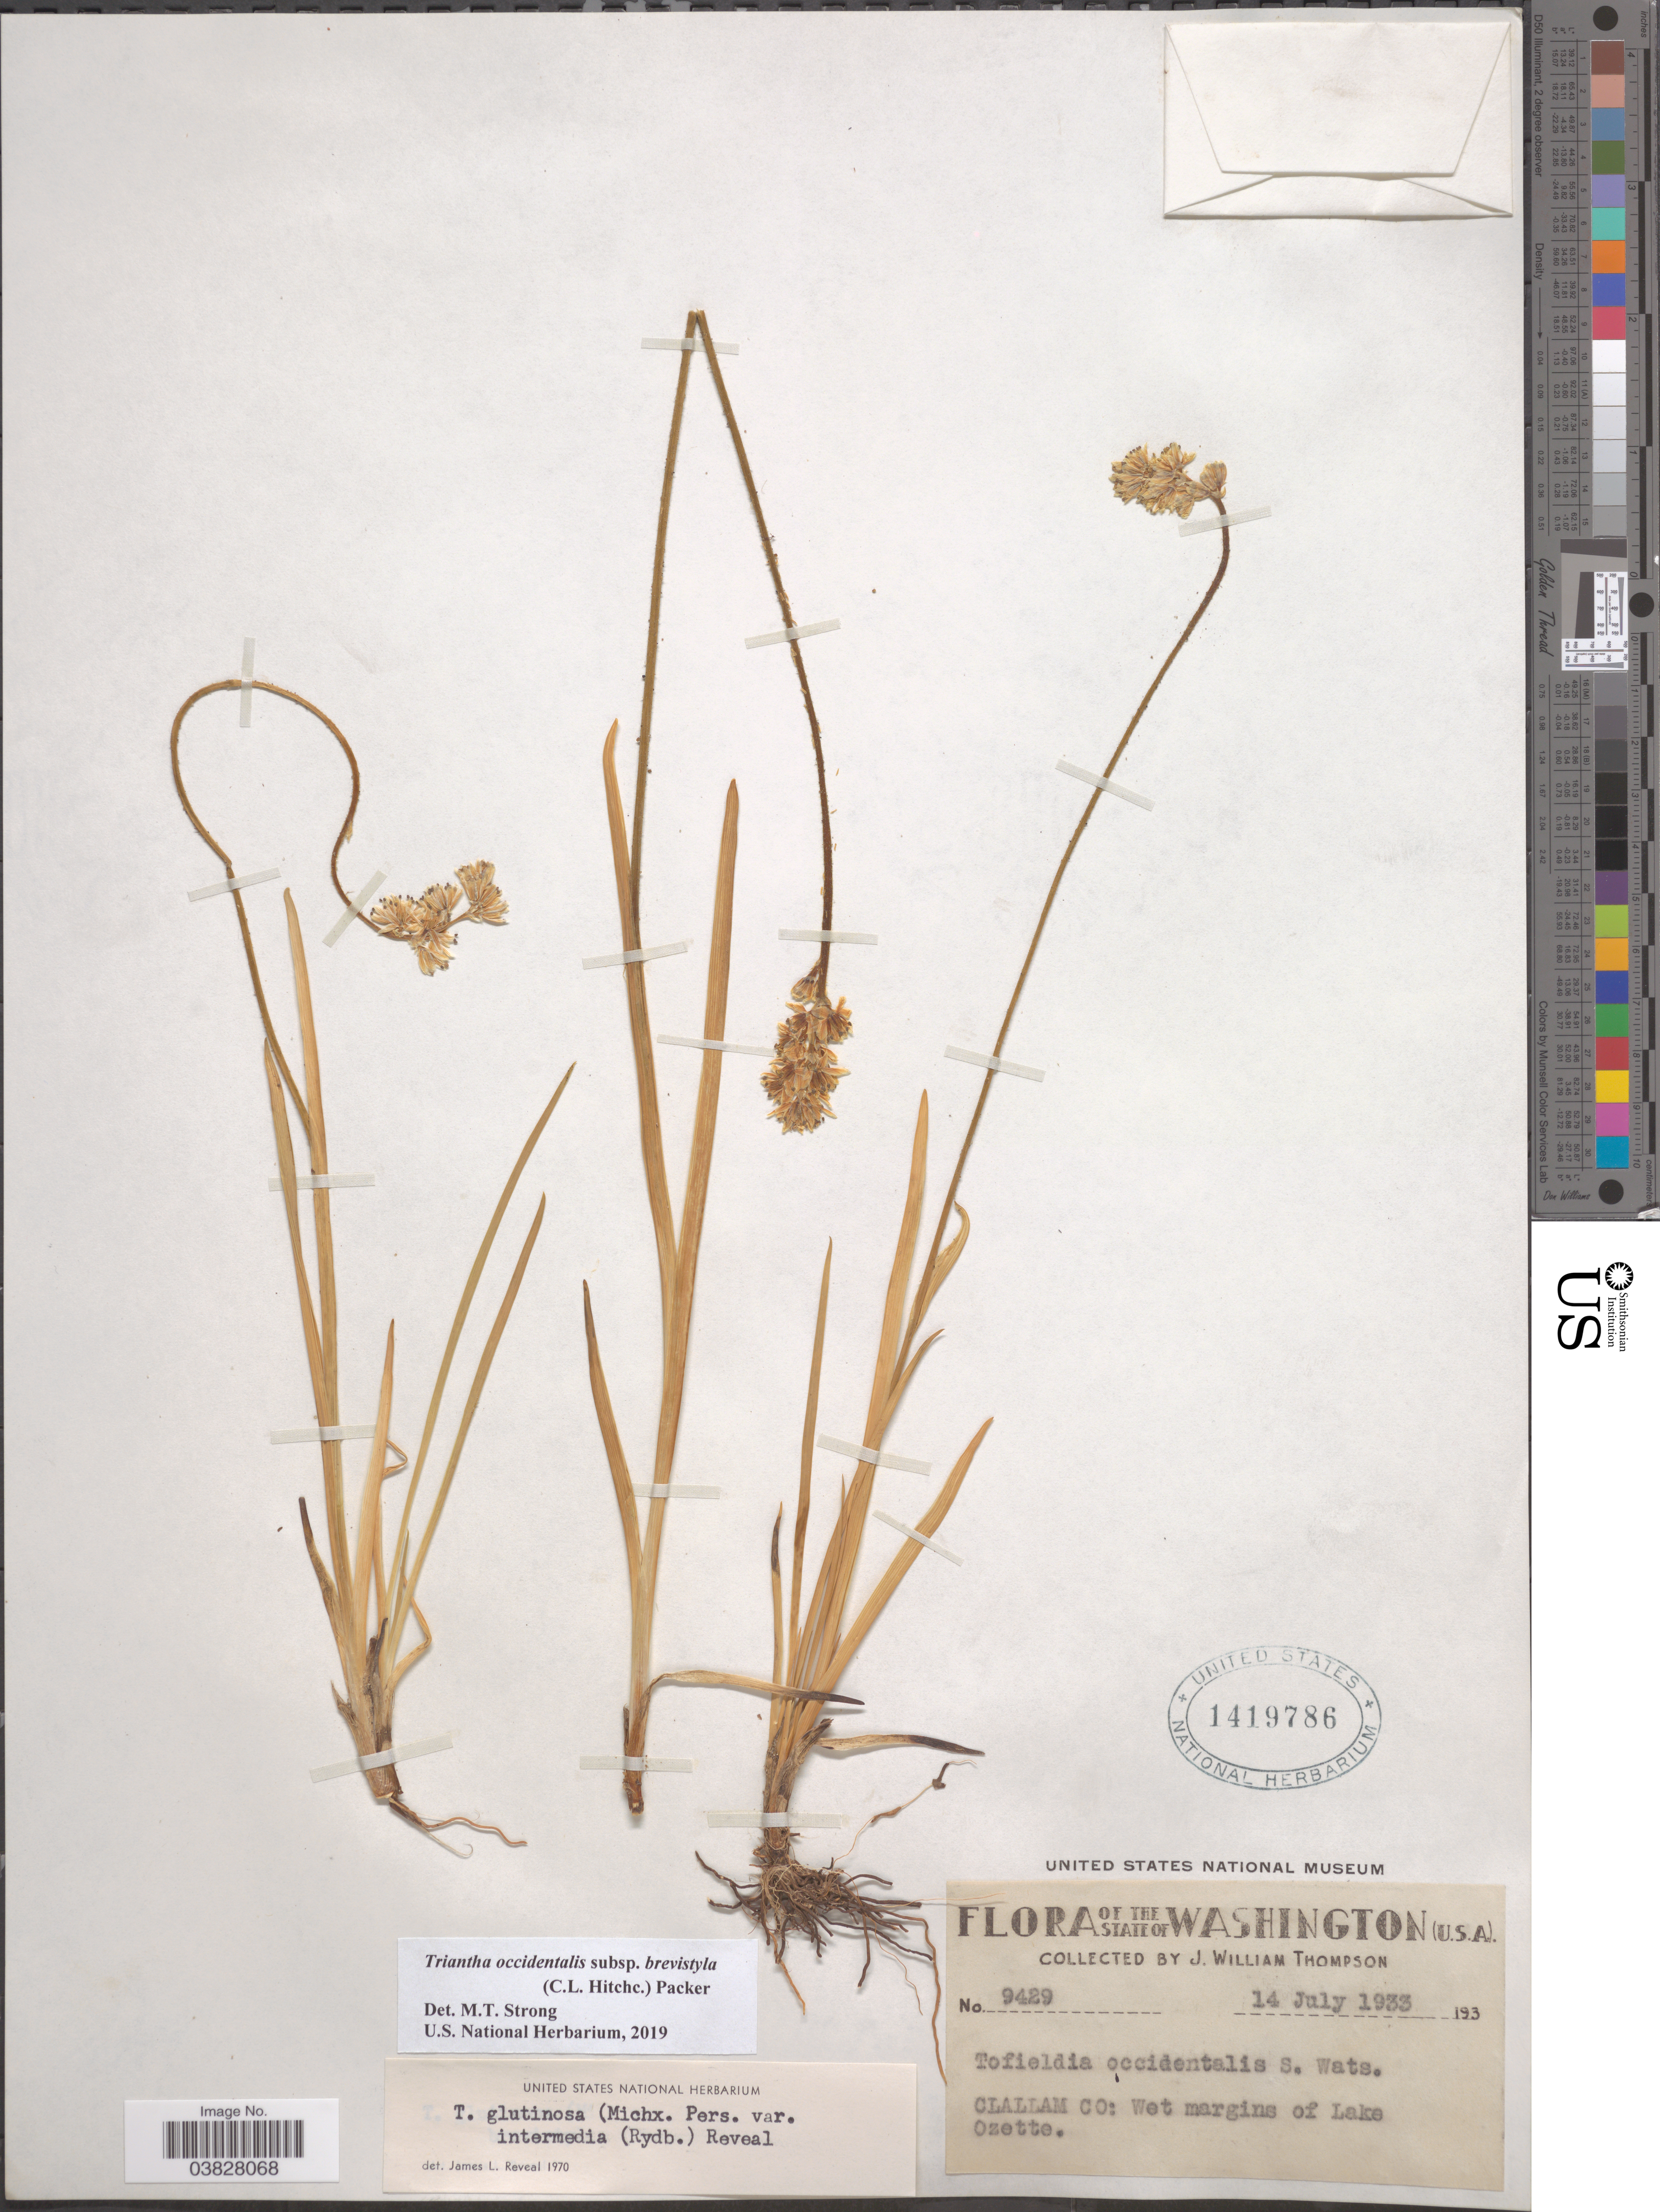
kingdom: Plantae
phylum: Tracheophyta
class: Liliopsida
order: Alismatales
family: Tofieldiaceae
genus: Triantha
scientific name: Triantha occidentalis subsp. brevistyla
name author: (C.L. Hitchc.) Packer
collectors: J. W. Thompson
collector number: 9429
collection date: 1933-07-14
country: United States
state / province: Washington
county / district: Clallam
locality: Clallam Co: Wet margins of Lake Ozette.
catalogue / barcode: US 1419786